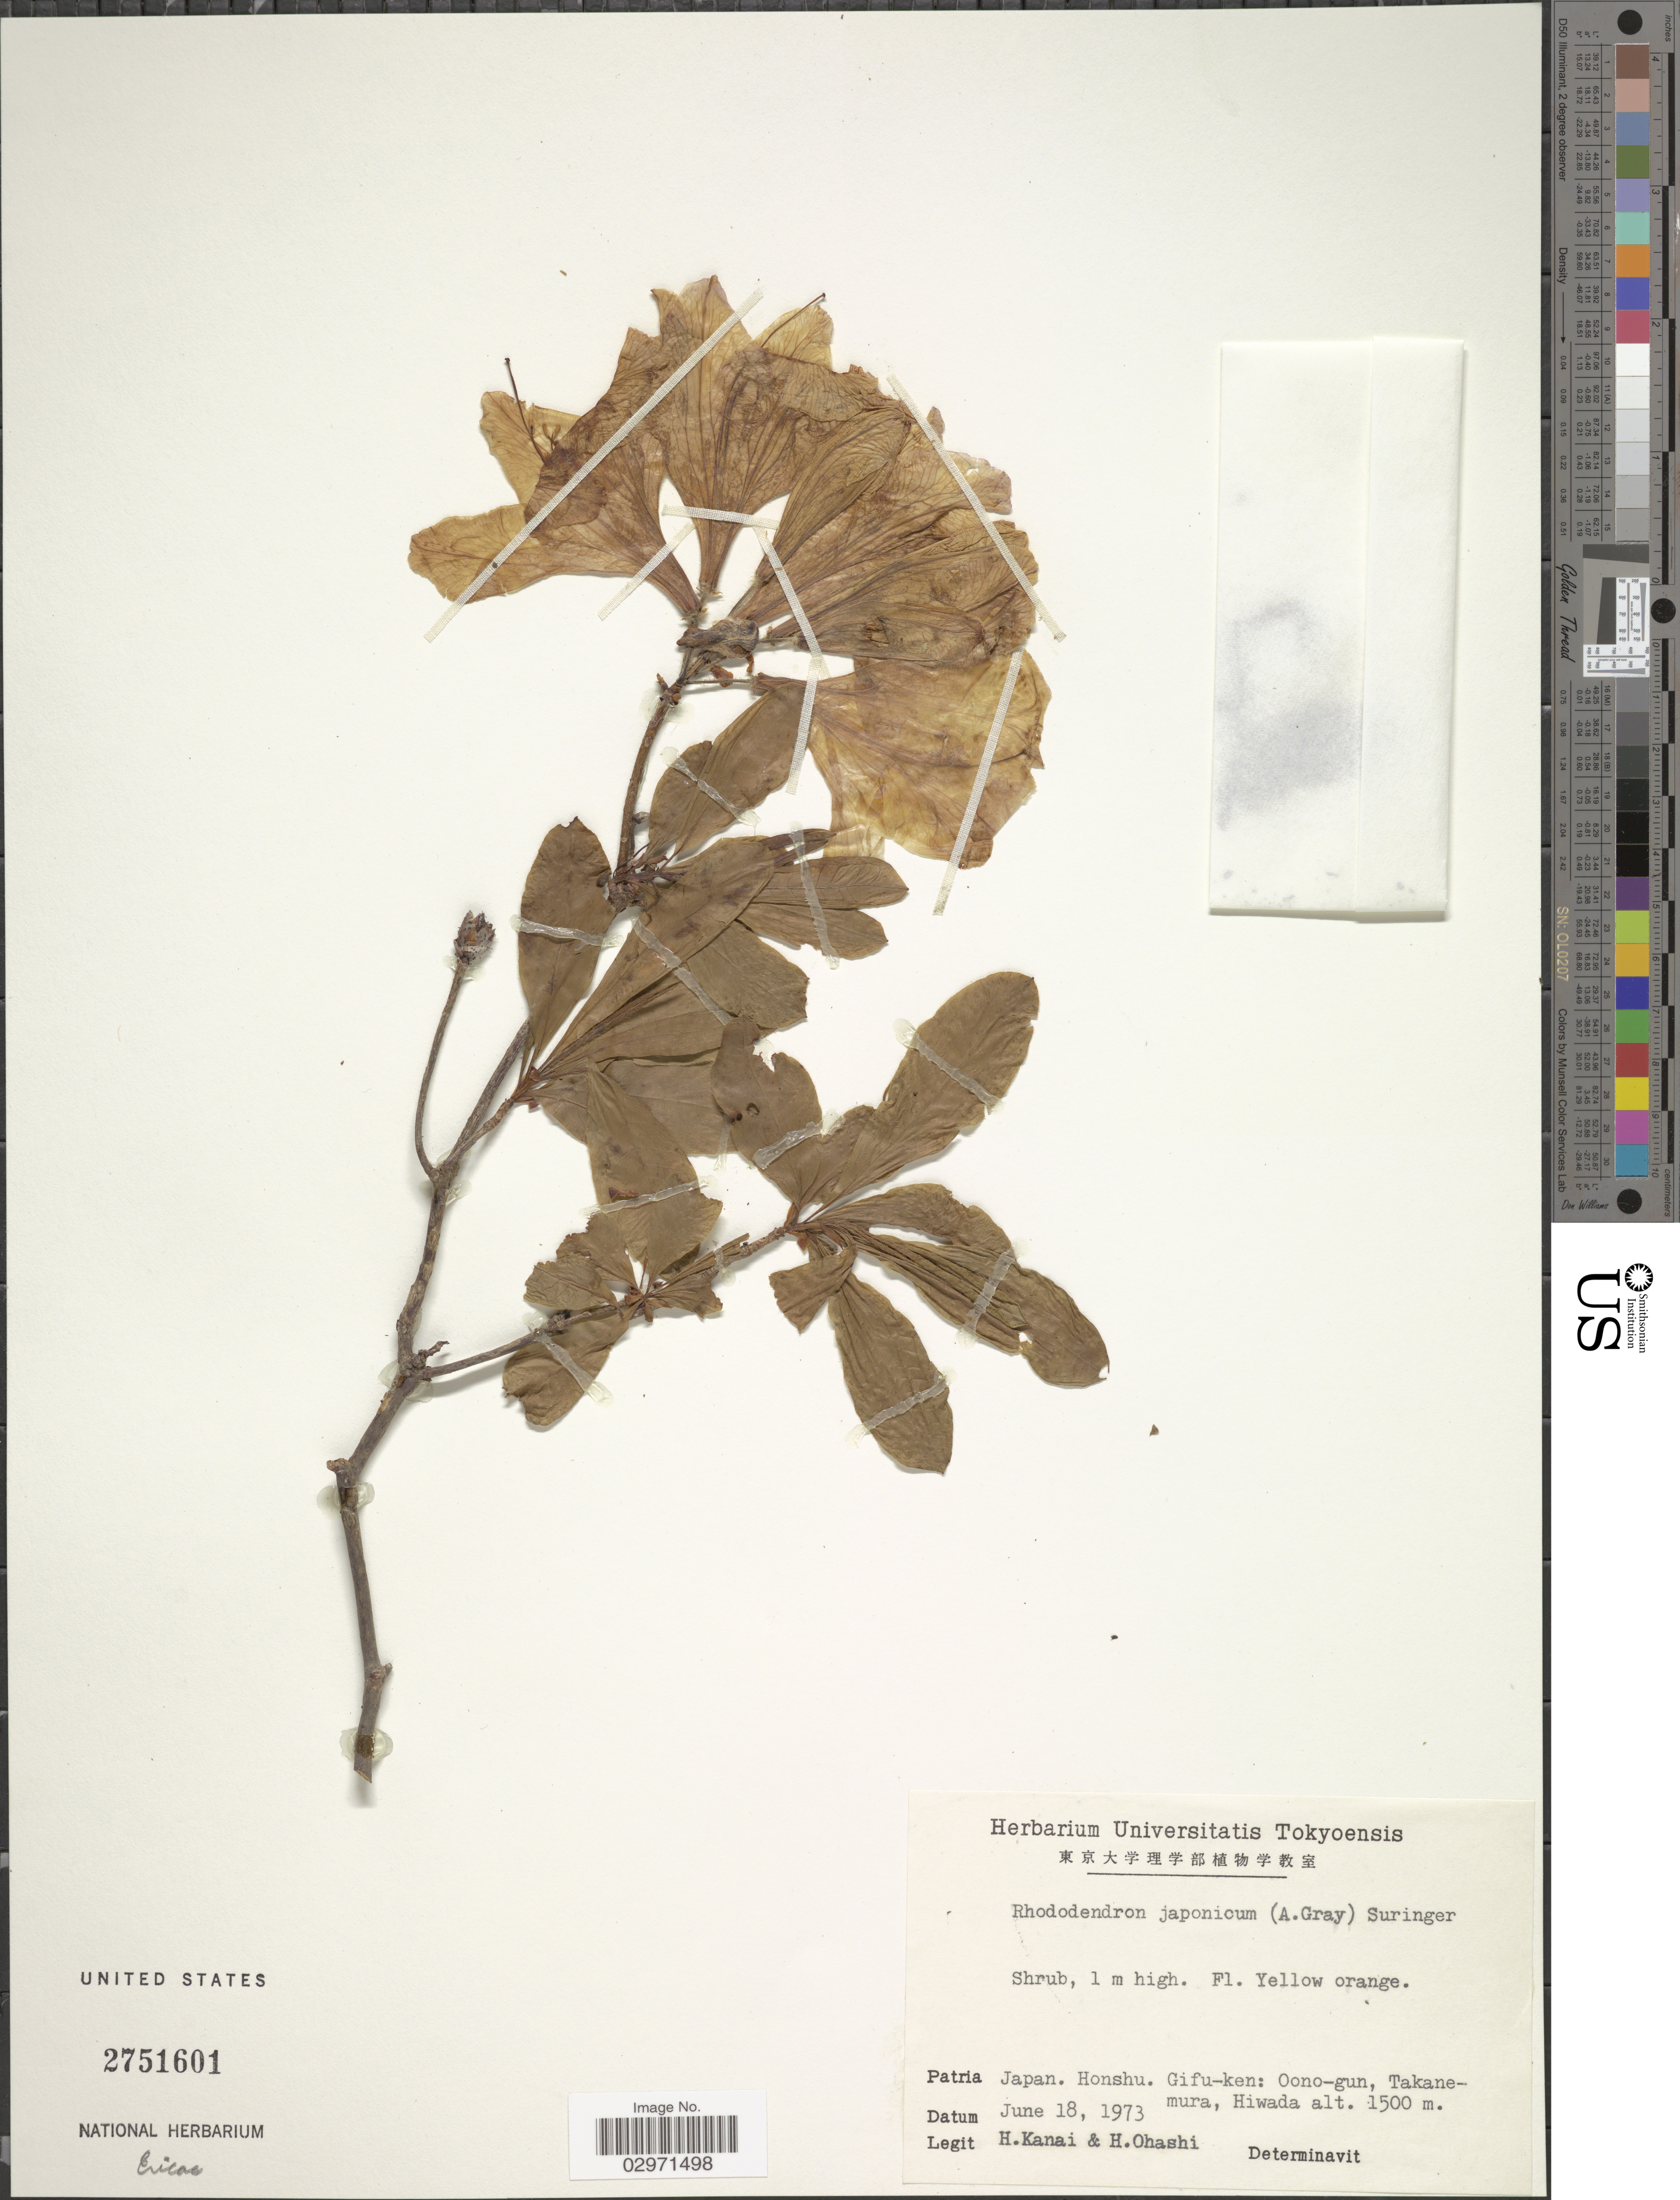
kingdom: Plantae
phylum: Tracheophyta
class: Magnoliopsida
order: Ericales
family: Ericaceae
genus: Rhododendron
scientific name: Rhododendron japonicum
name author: (A. Gray) Suringar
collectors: H. Kanai & H. Ohashi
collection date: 1973-06-18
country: Japan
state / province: Gihu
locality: Honshu. Gifu-ken: Oono-gun, Takanemura, Hiwada.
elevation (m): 1500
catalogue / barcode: US 2751601